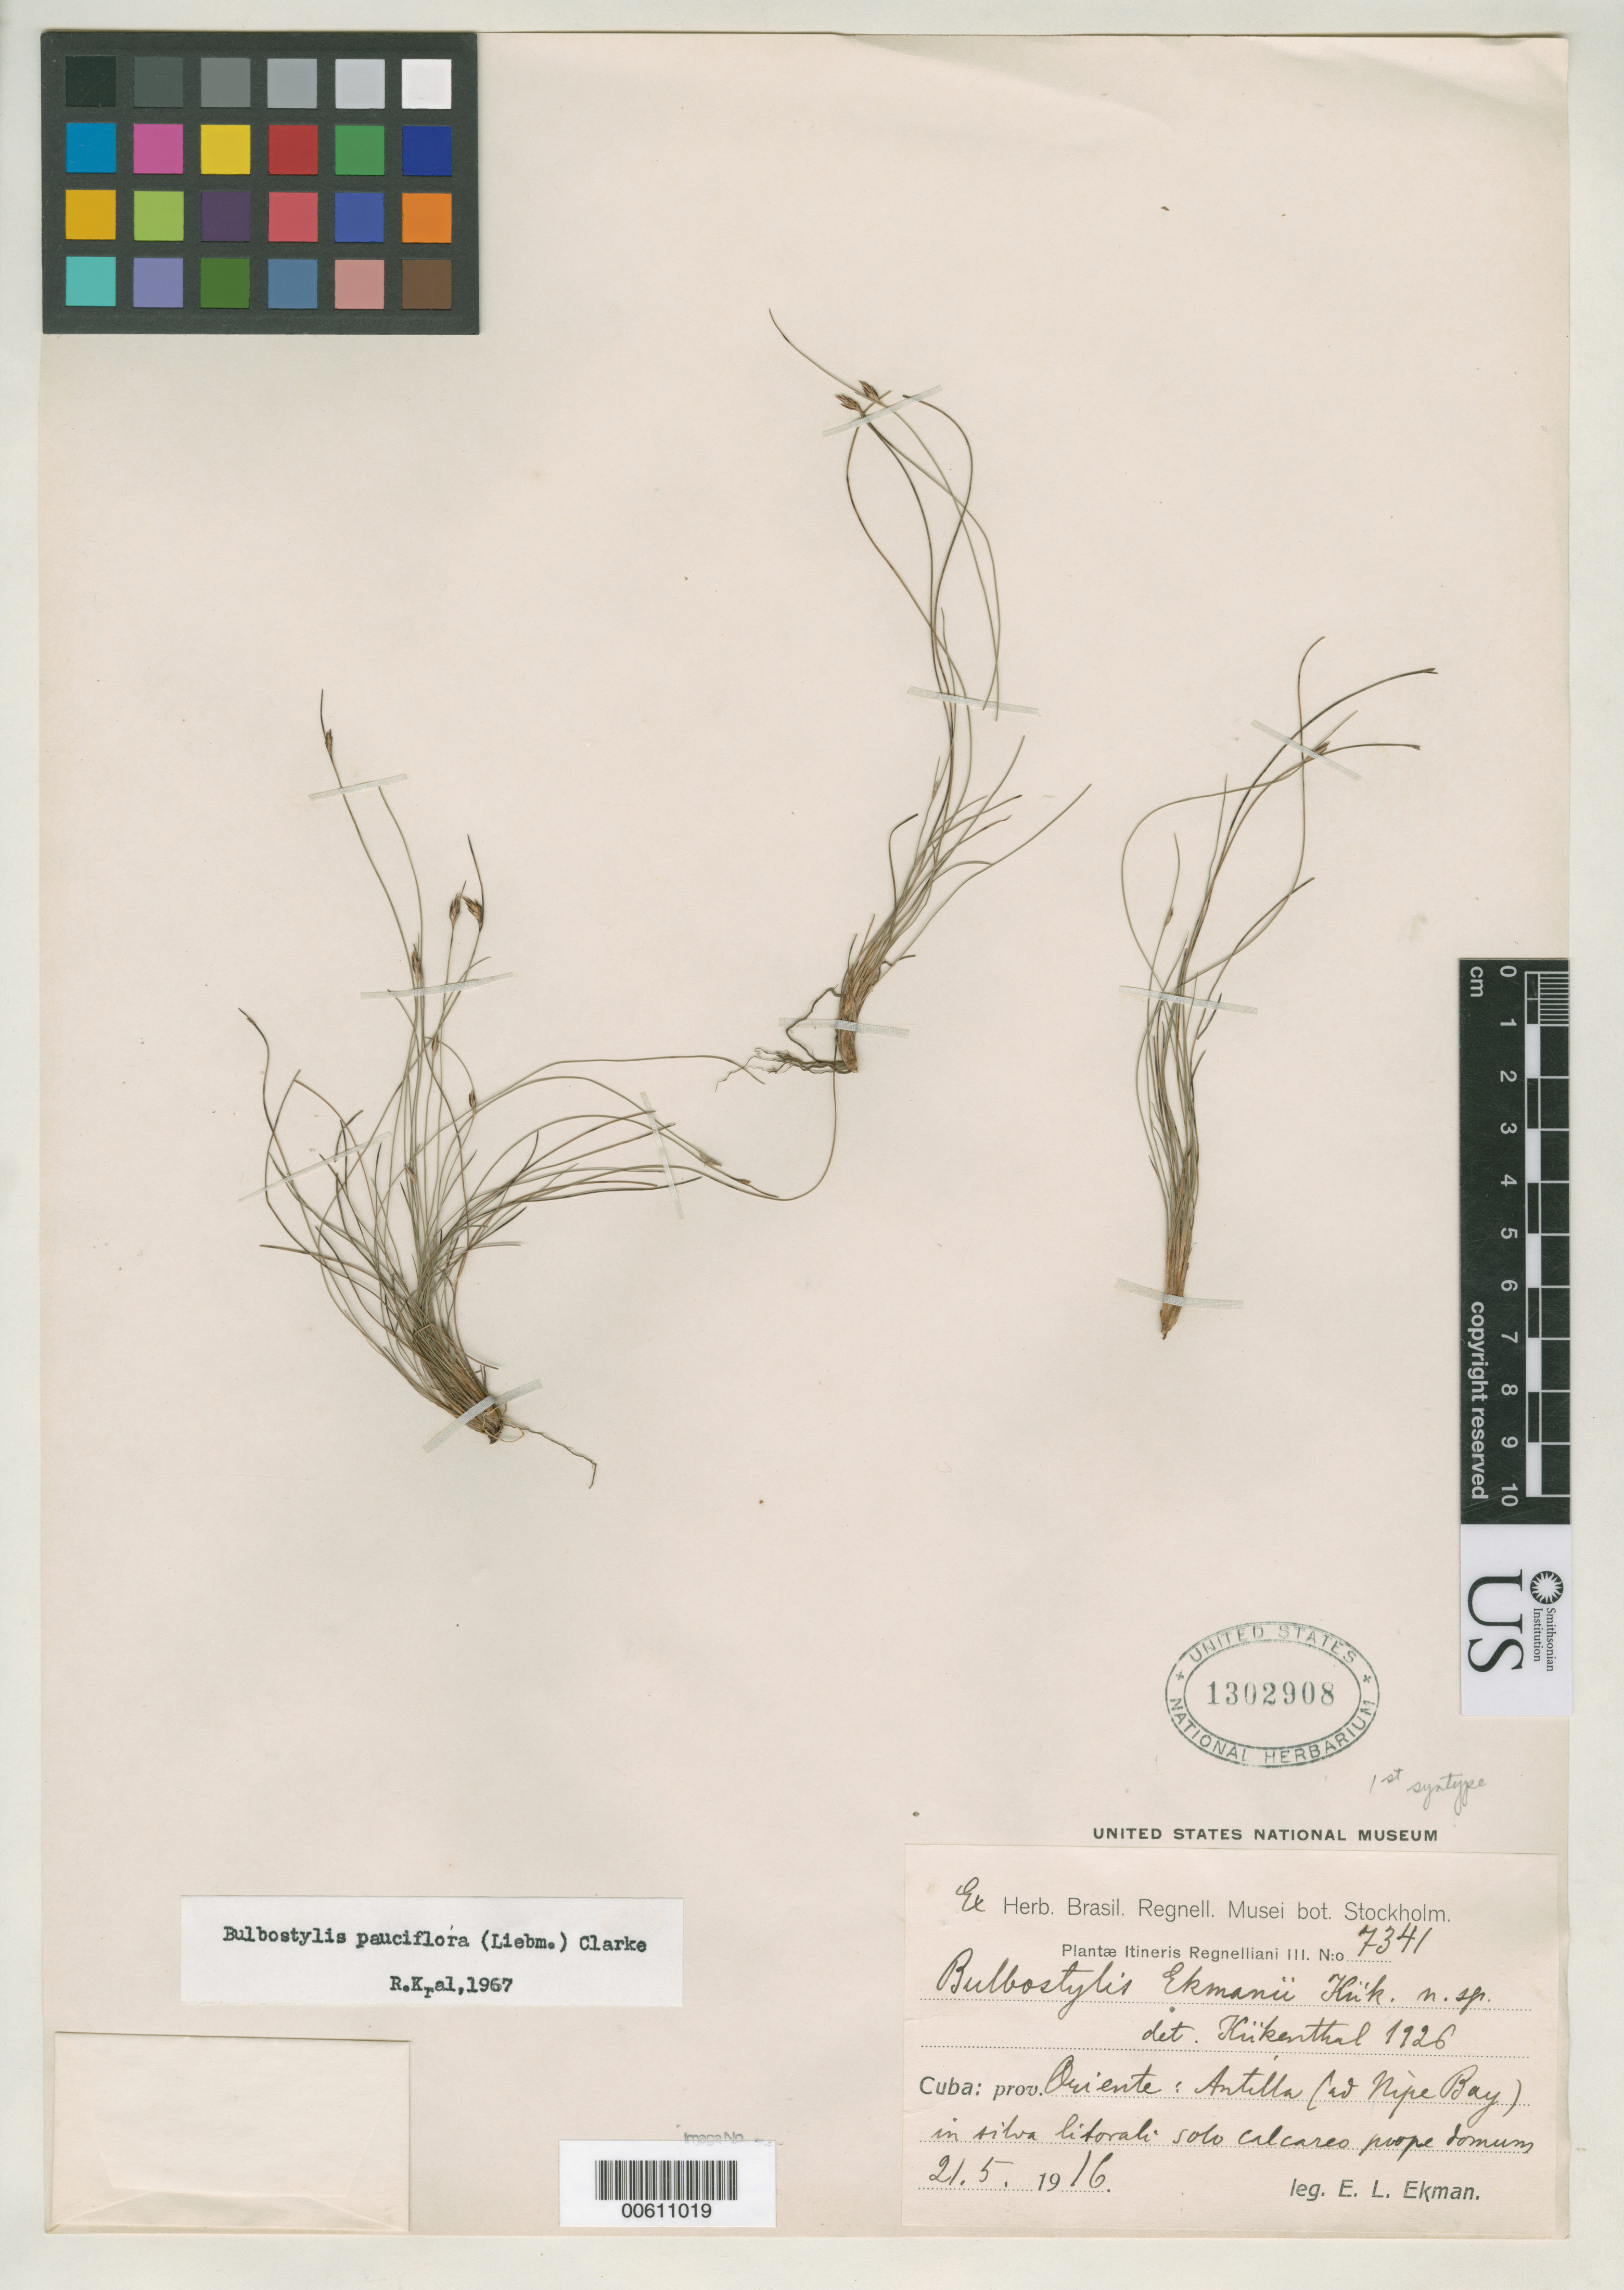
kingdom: Plantae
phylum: Tracheophyta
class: Liliopsida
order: Poales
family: Cyperaceae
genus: Bulbostylis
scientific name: Bulbostylis ekmanii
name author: Kük.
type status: Syntype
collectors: E. L. Ekman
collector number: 7341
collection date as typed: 21 May 1916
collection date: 1916-05-21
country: Cuba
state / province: Oriente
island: Greater Antilles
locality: Antille (ad Nipe Bay) in silva litorali solo calcareo prope domum.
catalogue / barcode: US 1302908